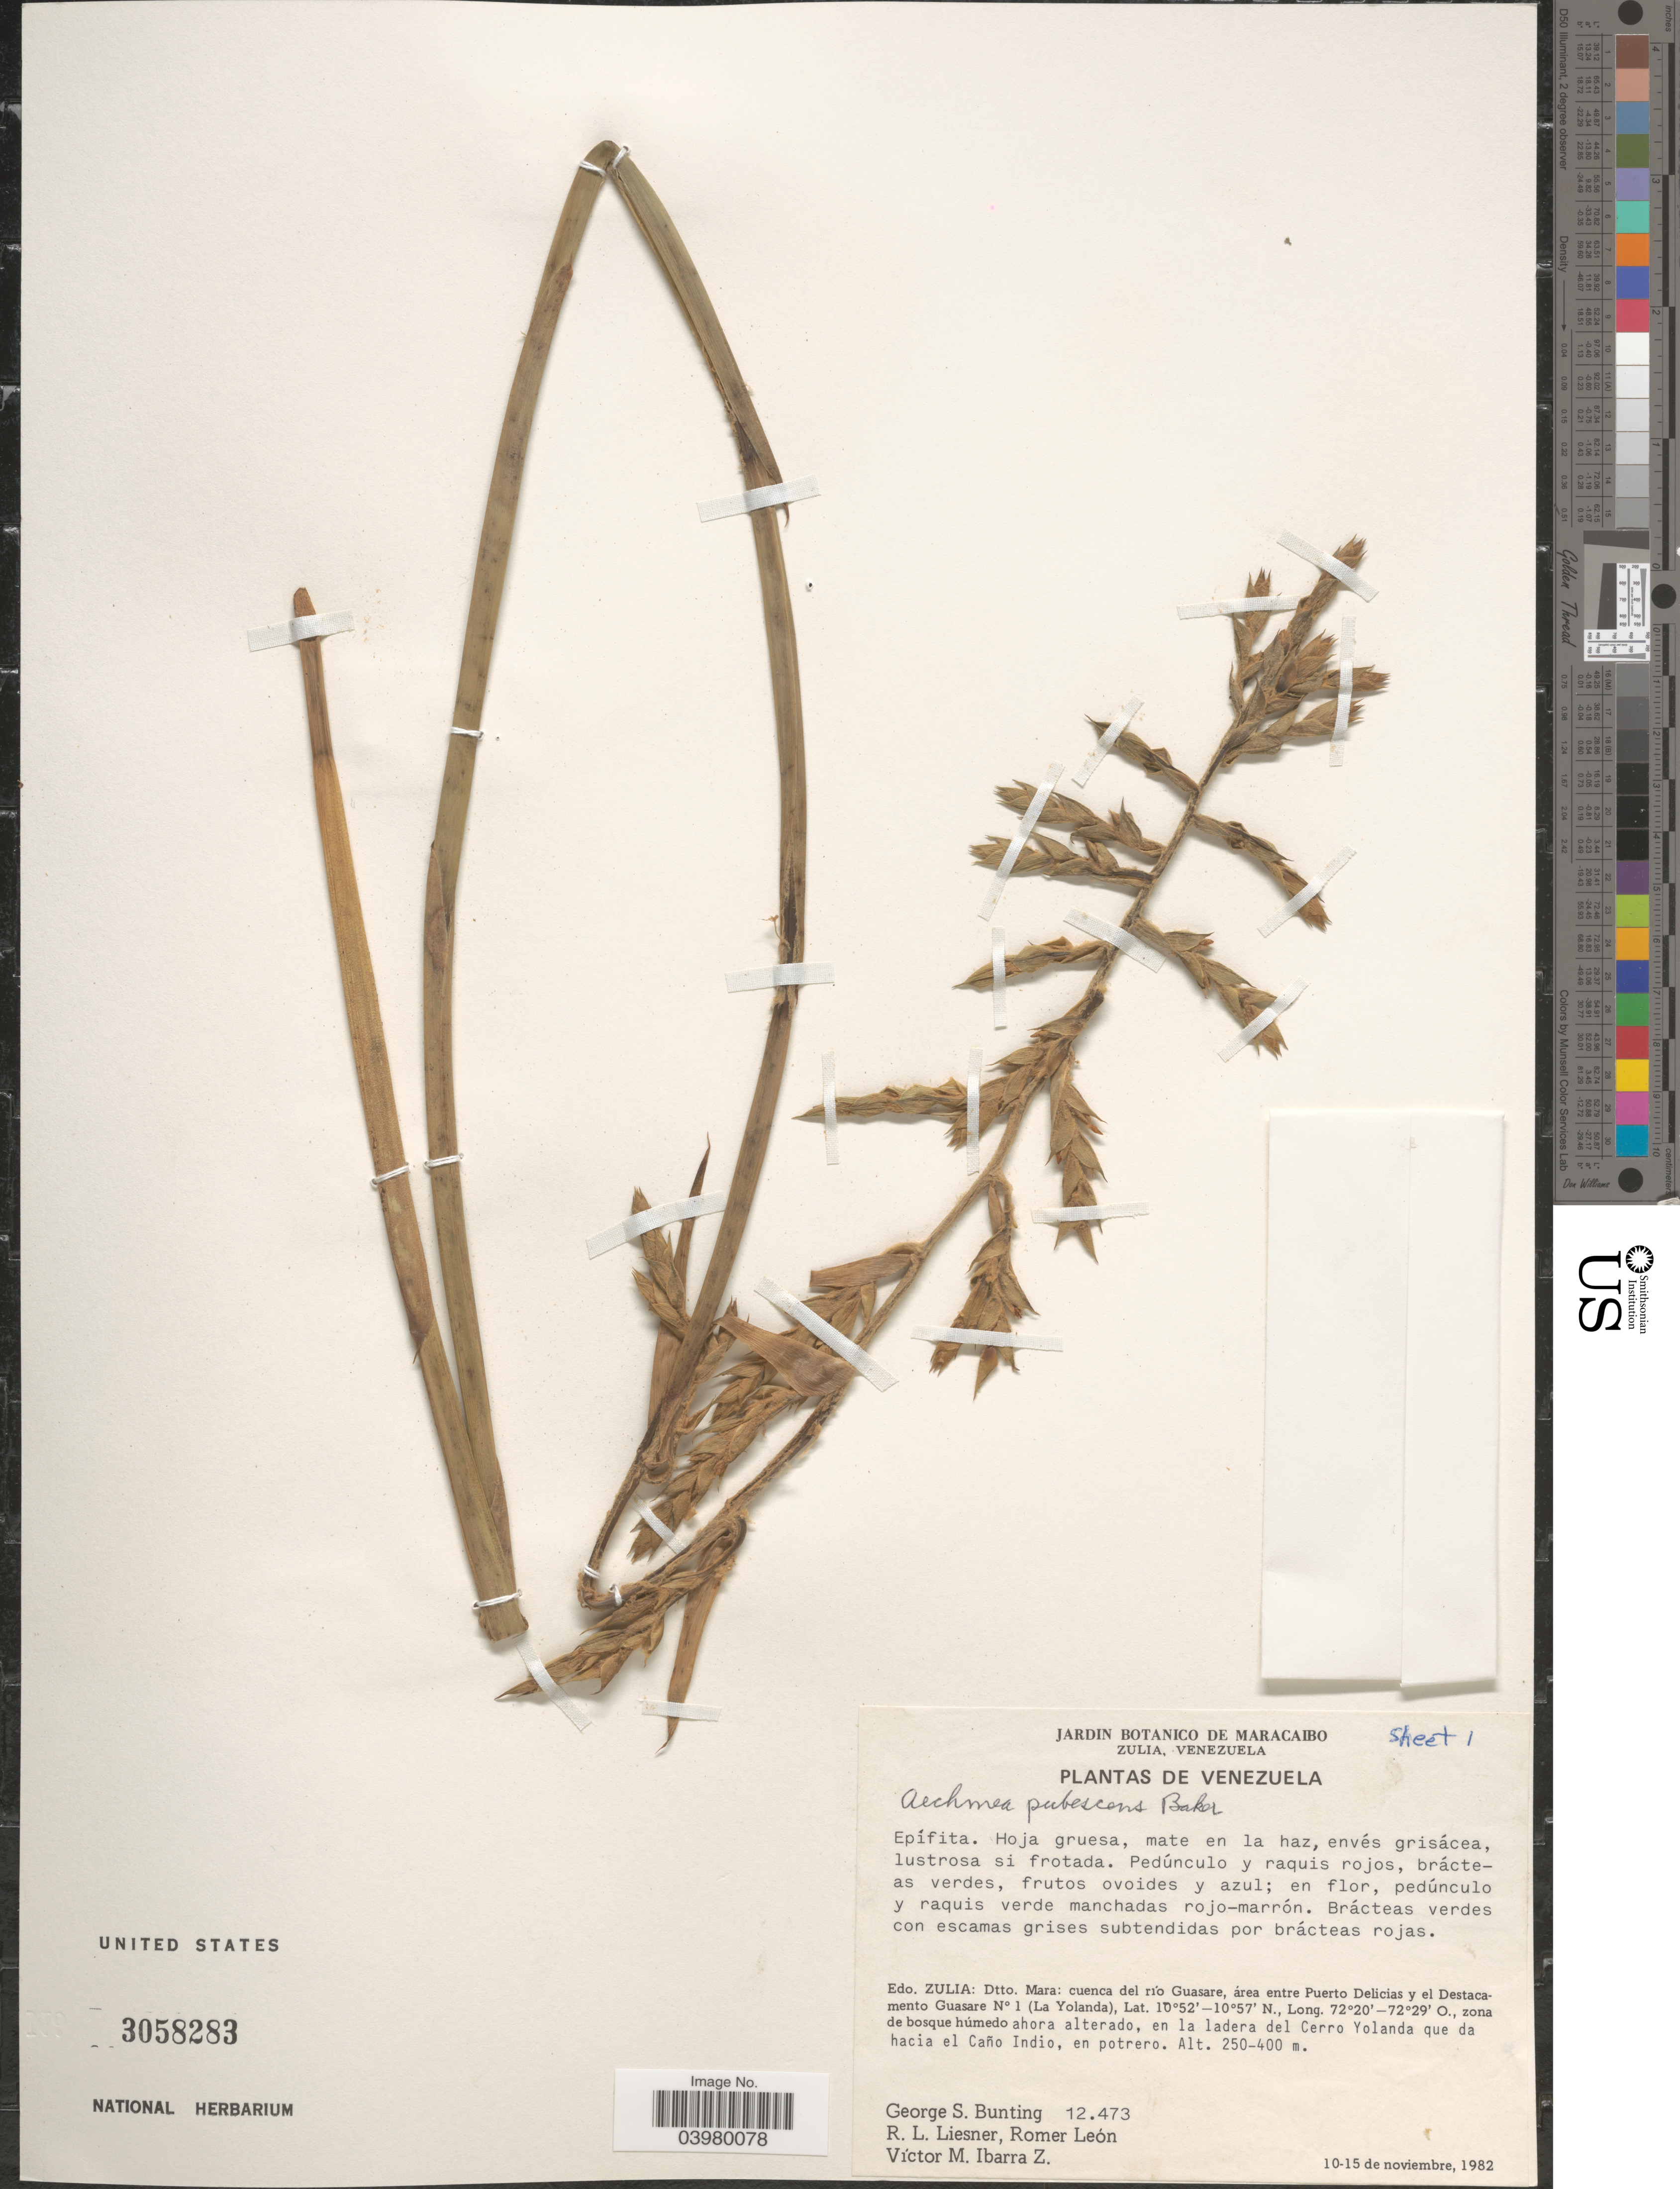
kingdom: Plantae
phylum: Tracheophyta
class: Liliopsida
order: Poales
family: Bromeliaceae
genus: Aechmea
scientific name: Aechmea pubescens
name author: Baker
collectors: G. S. Bunting, R. L. Liesner, R. León & V. Ibarra Z.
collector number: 12473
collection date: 1982-11-10/1982-11-15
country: Venezuela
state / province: Zulia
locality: Dtto. Mara: cuenca del río Guasare, área entre Puerto Delicias y el Destacamento Guasare N° 1 (La Yolanda), zona de bosque húmedo ahora alterado, en la ladera del Cerro Yolanda que da hacia el Caño Indio, en potrero.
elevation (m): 250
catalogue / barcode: US 3058283